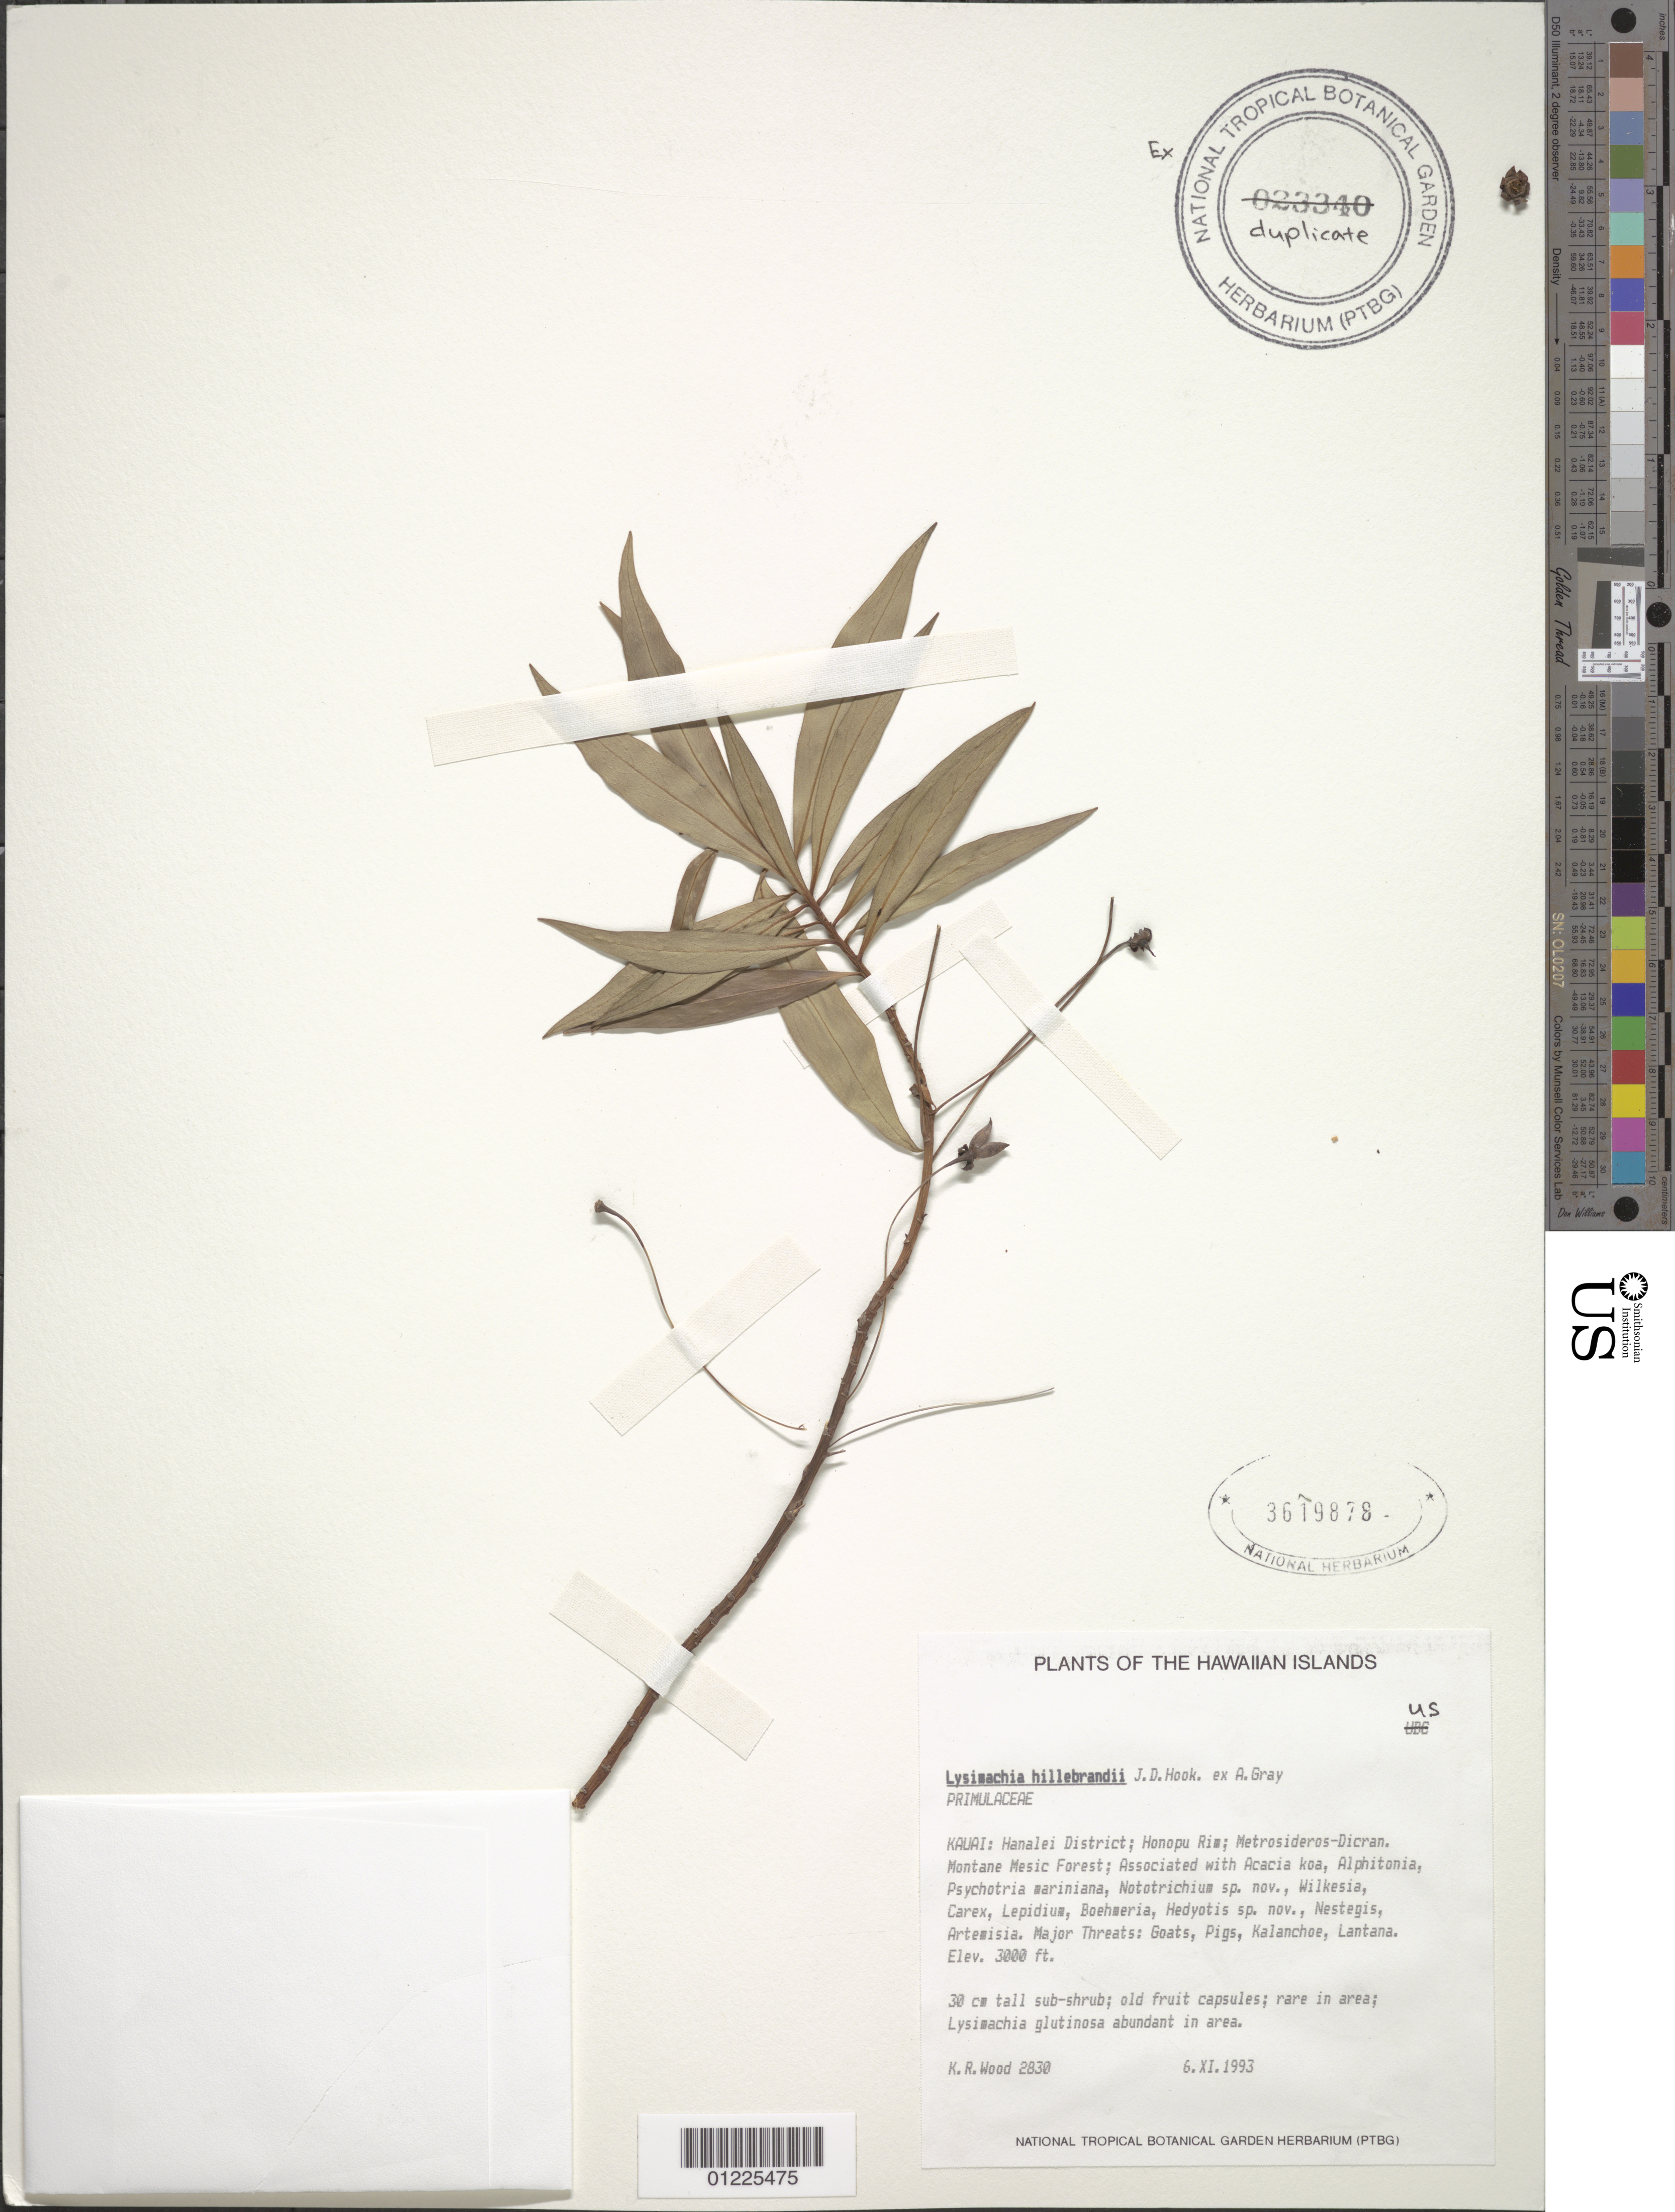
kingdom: Plantae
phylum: Tracheophyta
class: Magnoliopsida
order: Ericales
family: Primulaceae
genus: Lysimachia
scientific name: Lysimachia hillebrandii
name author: Hook. f. ex A. Gray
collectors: K. R. Wood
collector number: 2830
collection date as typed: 6 Nov 1993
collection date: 1993-11-06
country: United States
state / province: Hawaii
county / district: Kauai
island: Kaua'i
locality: Hanalei District; Honopu Rim.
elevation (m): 914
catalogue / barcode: US 3619878